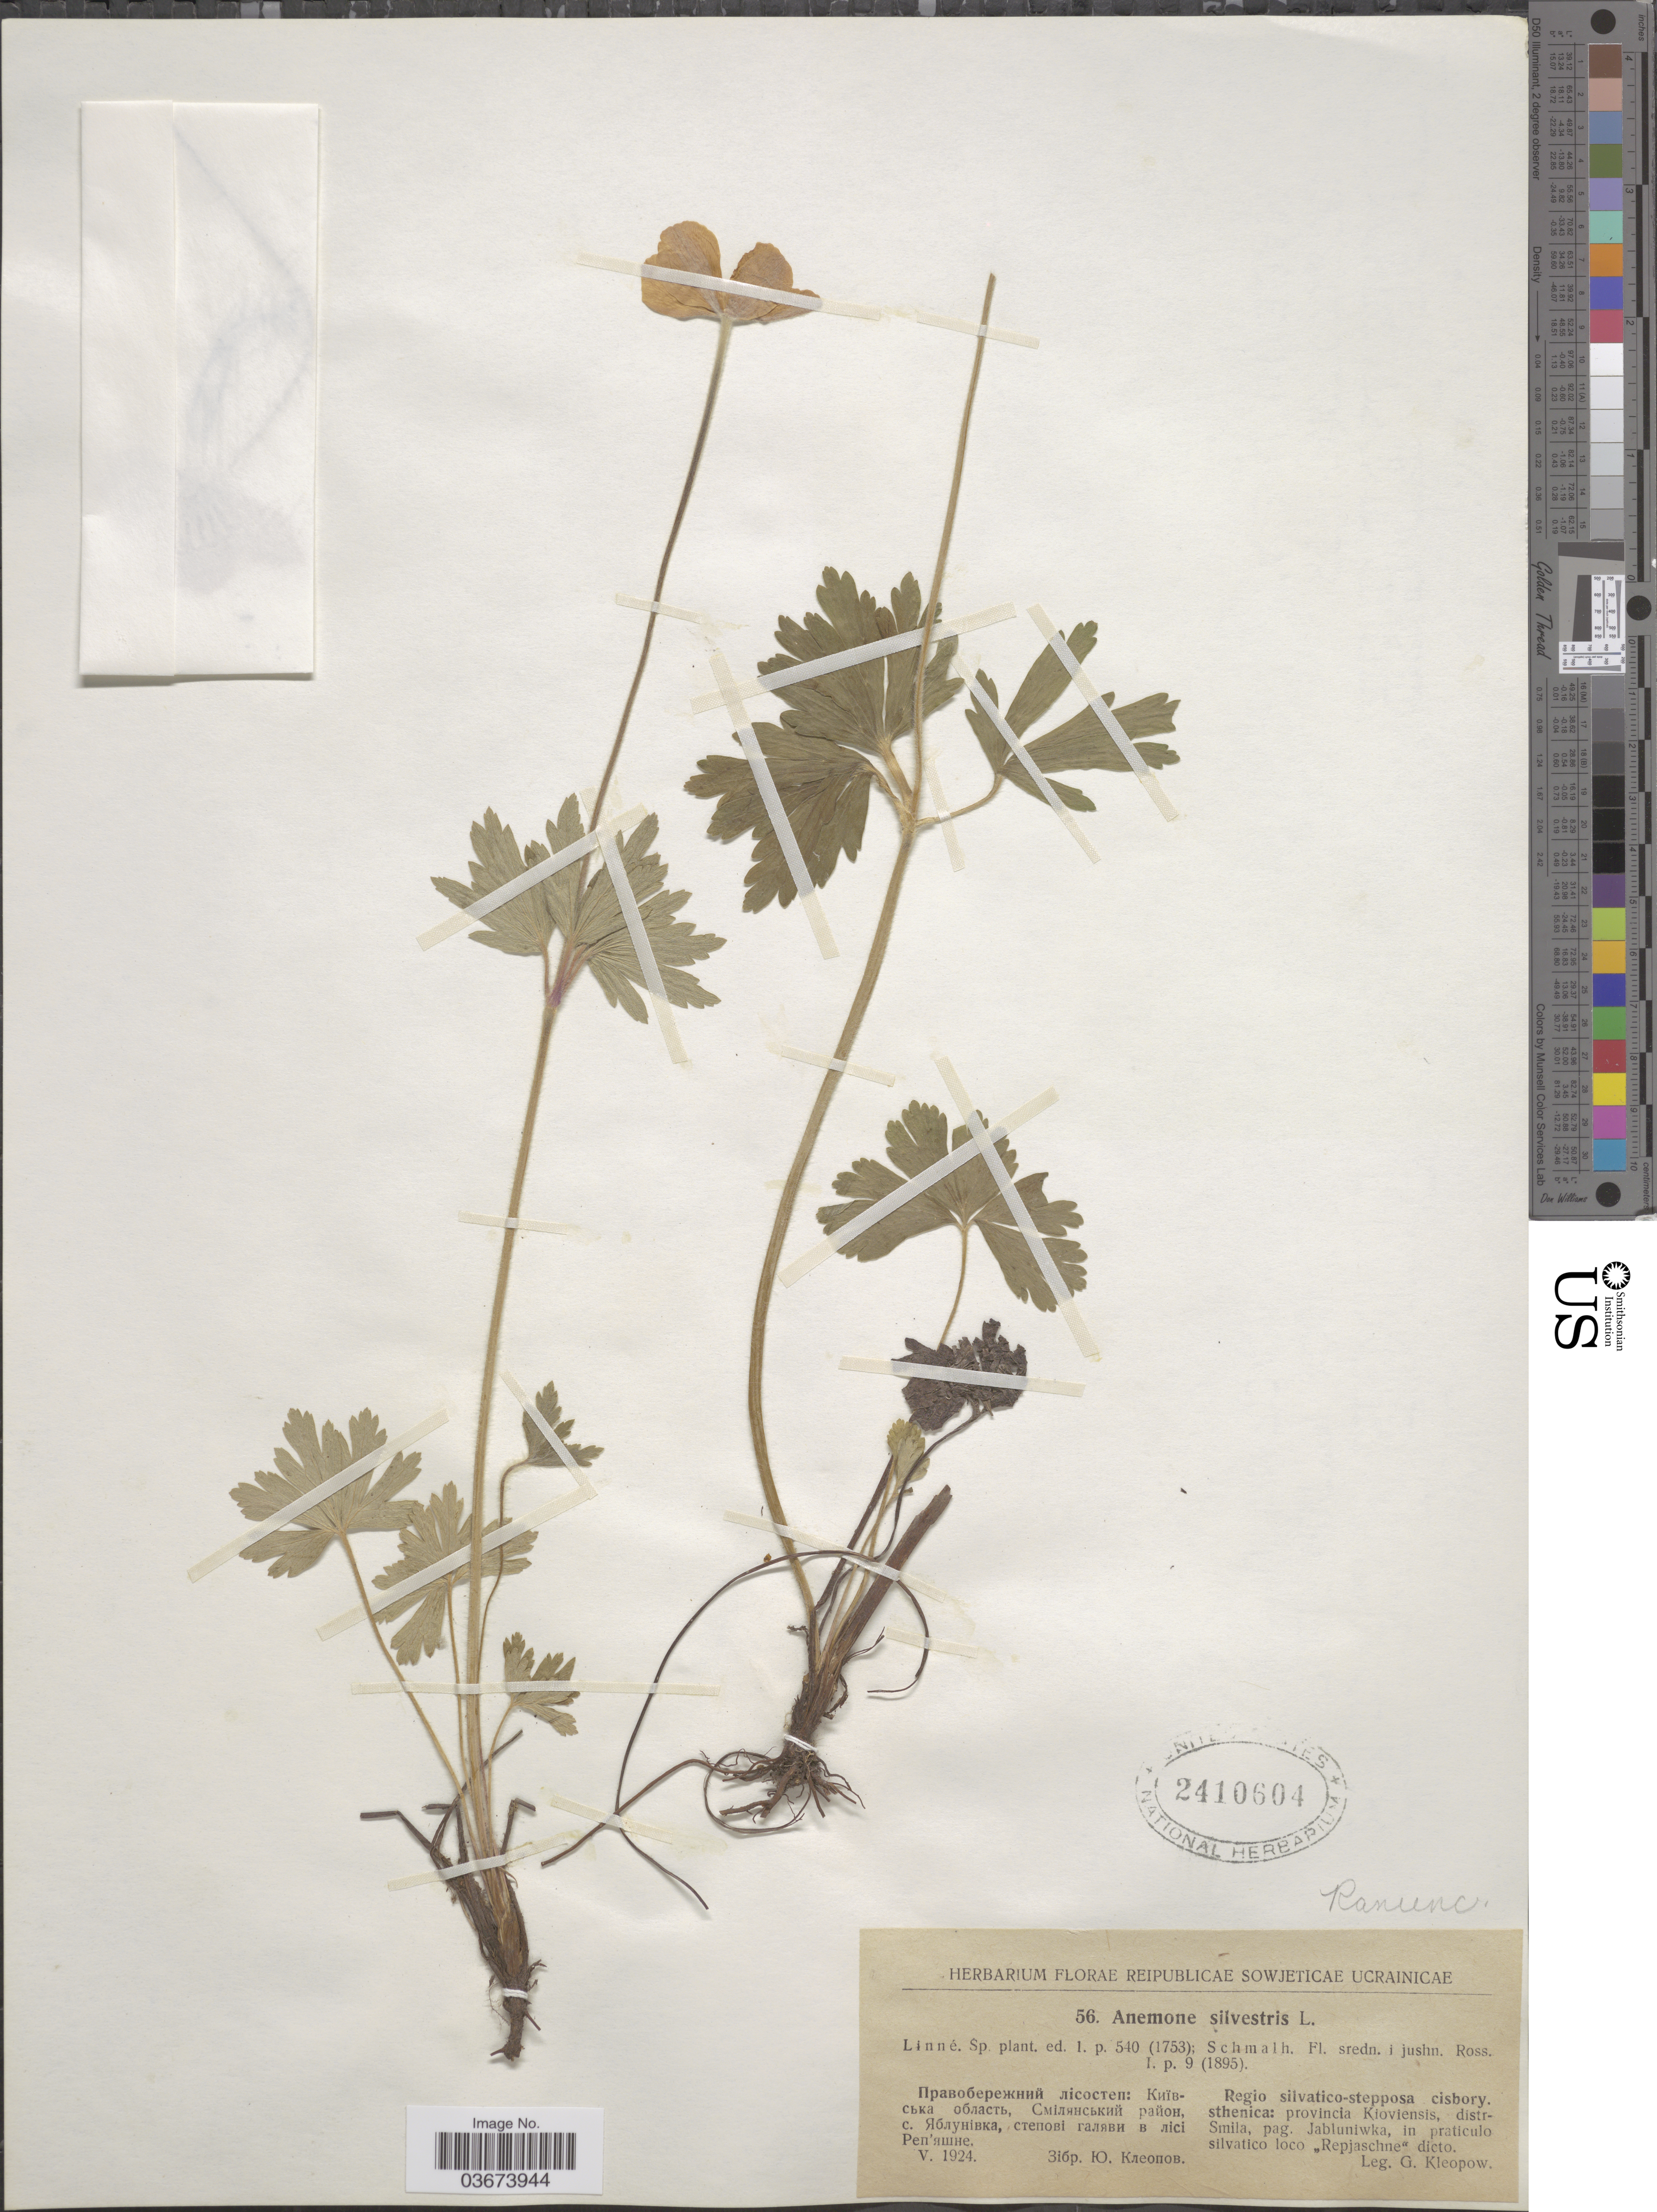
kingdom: Plantae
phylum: Tracheophyta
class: Magnoliopsida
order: Ranunculales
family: Ranunculaceae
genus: Anemone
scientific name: Anemone sylvestris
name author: L.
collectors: G. Kleopow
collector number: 56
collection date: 1924-05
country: Ukraine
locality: Regio silvatico-stepposa cisbory. sthenica: provincia Kioviensis, distr-Smila, pag. Jabluniwka, in praticulo silvatico loco "Repjaschne" dicto.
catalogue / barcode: US 2410604